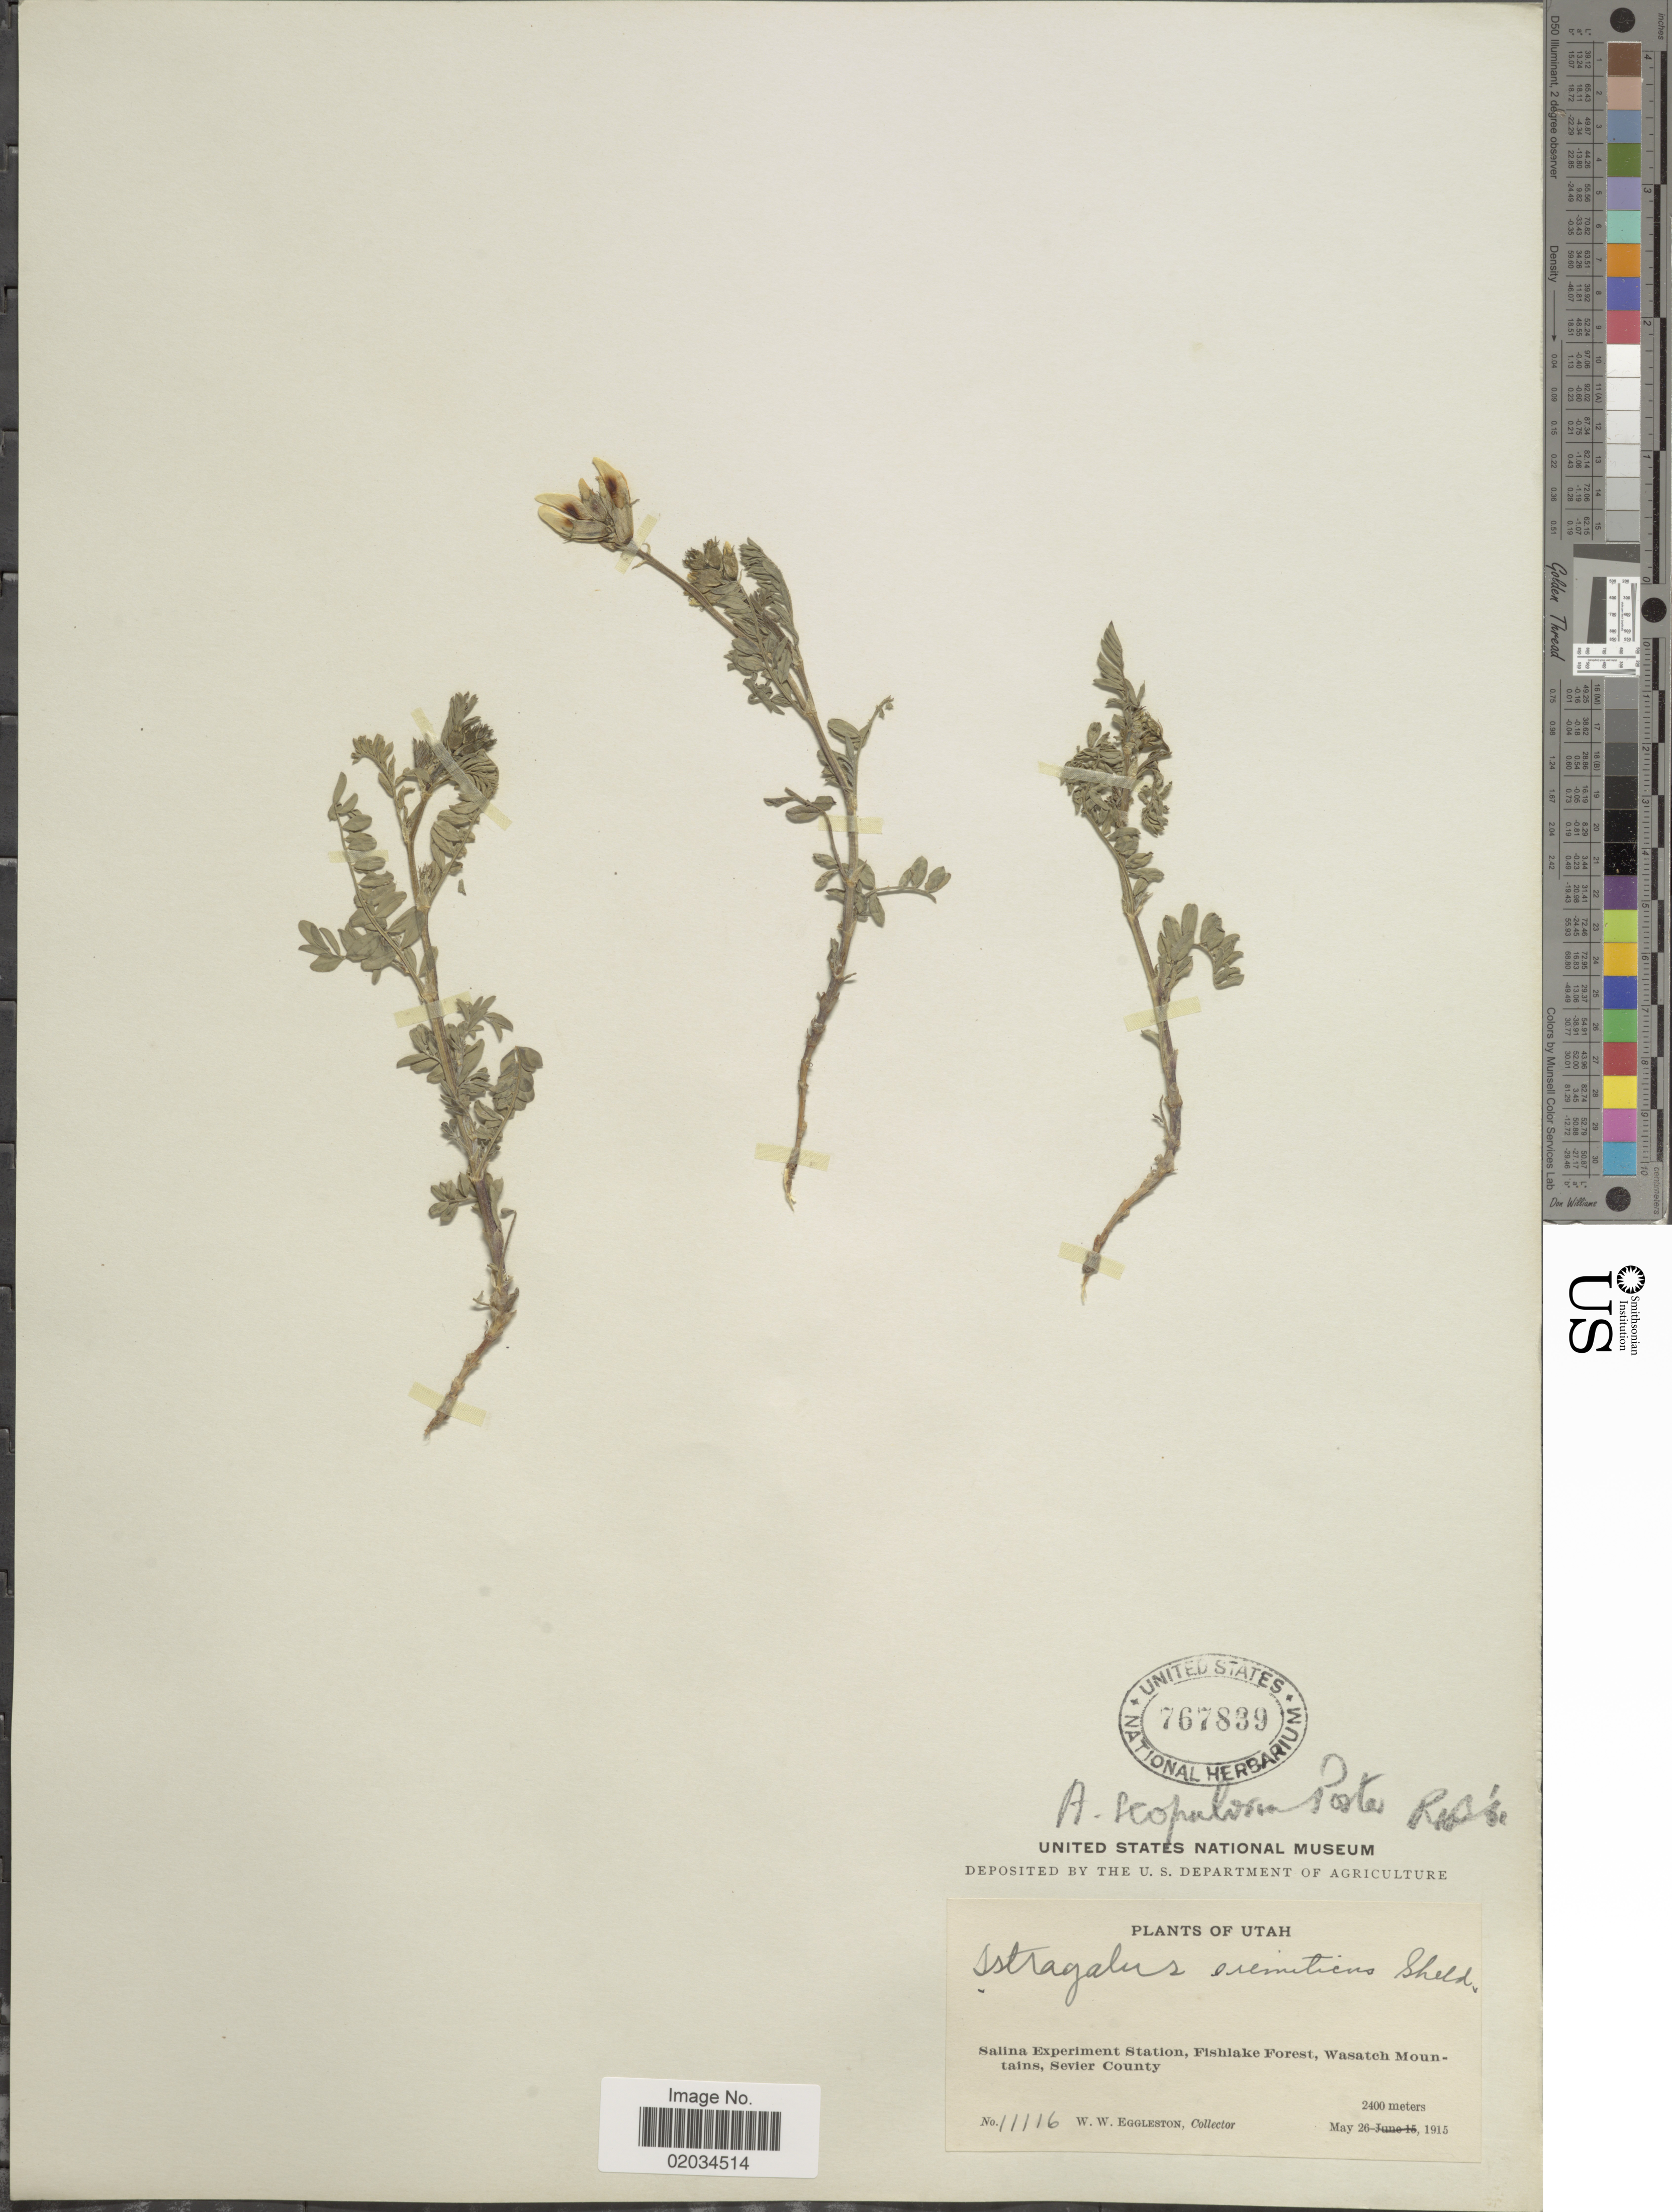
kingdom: Plantae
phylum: Tracheophyta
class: Magnoliopsida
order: Fabales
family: Fabaceae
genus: Astragalus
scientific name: Astragalus scopulorum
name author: Porter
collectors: W. W. Eggleston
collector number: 11116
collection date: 1915-05-26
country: United States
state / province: Utah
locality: Salina Experiment Station, Fishlake Forest, Wasatch Mountains, Silver County.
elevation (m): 2400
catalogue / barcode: US 767839